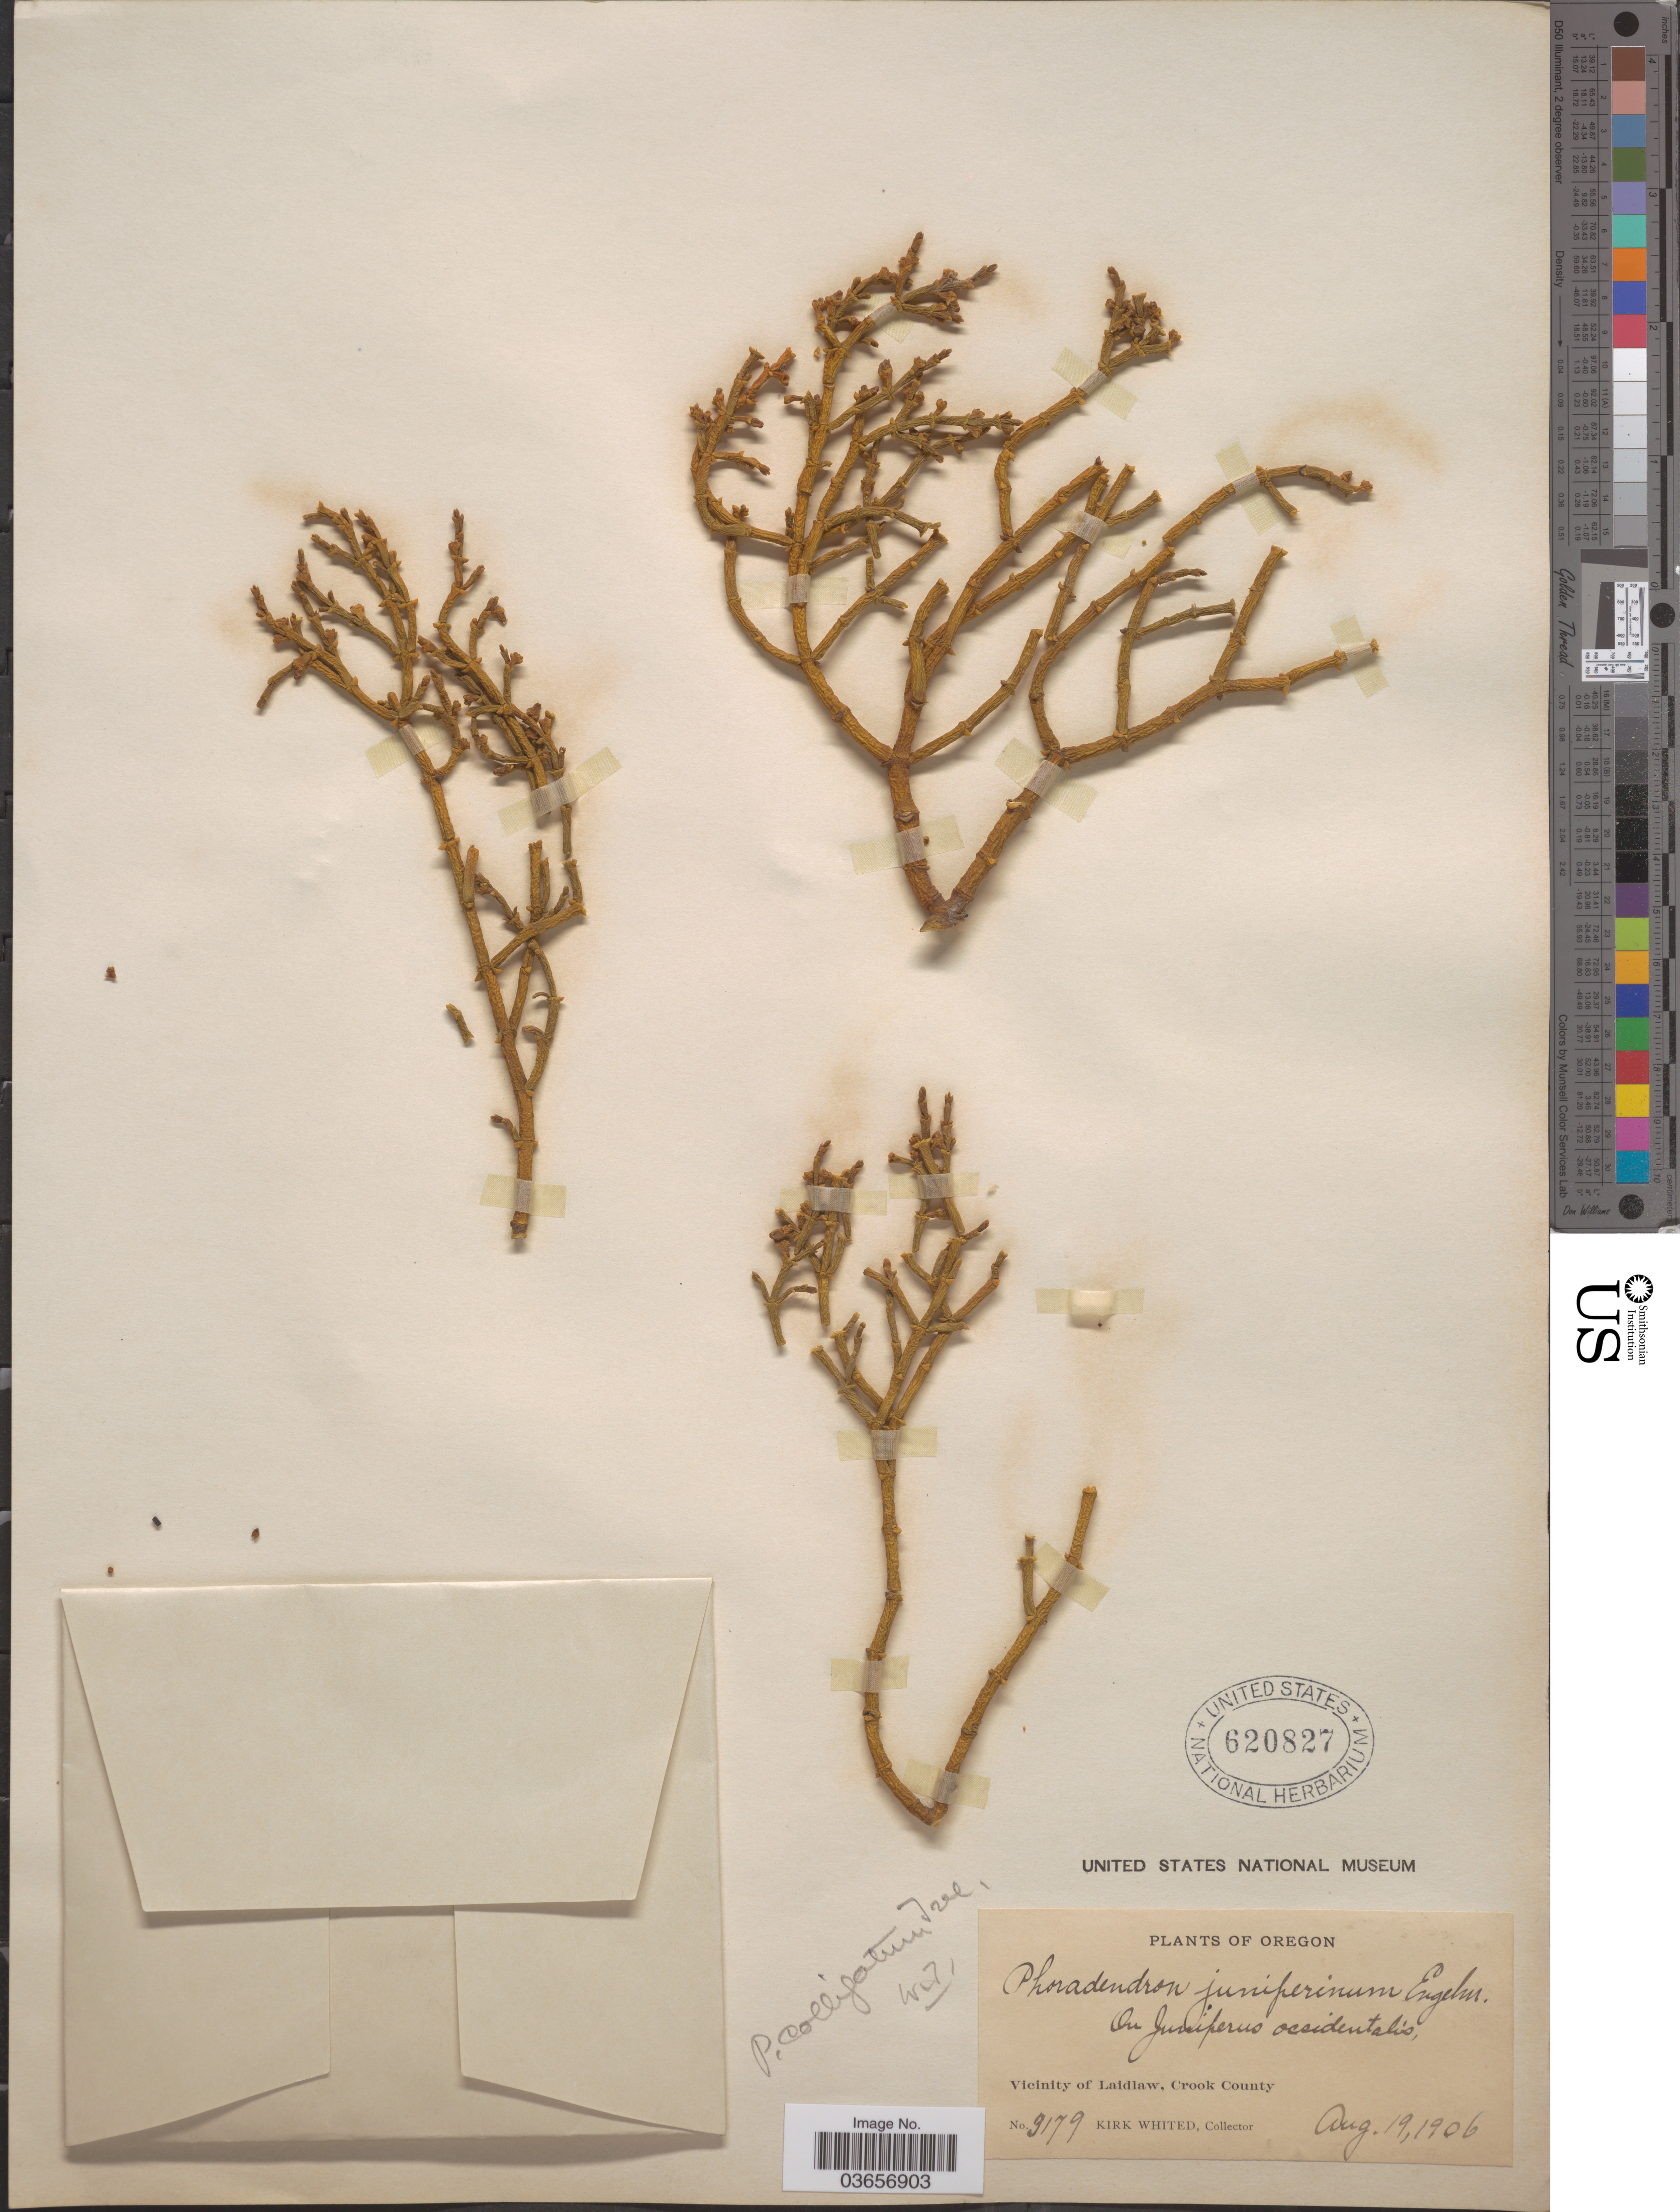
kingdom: Plantae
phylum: Tracheophyta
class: Magnoliopsida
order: Santalales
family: Viscaceae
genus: Phoradendron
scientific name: Phoradendron juniperinum var. ligatum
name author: (Trel.) Fosberg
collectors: K. Whited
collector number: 3179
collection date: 1906-08-19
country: United States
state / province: Oregon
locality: Vicinity of Laidlaw, Crook County.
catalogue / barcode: US 620827